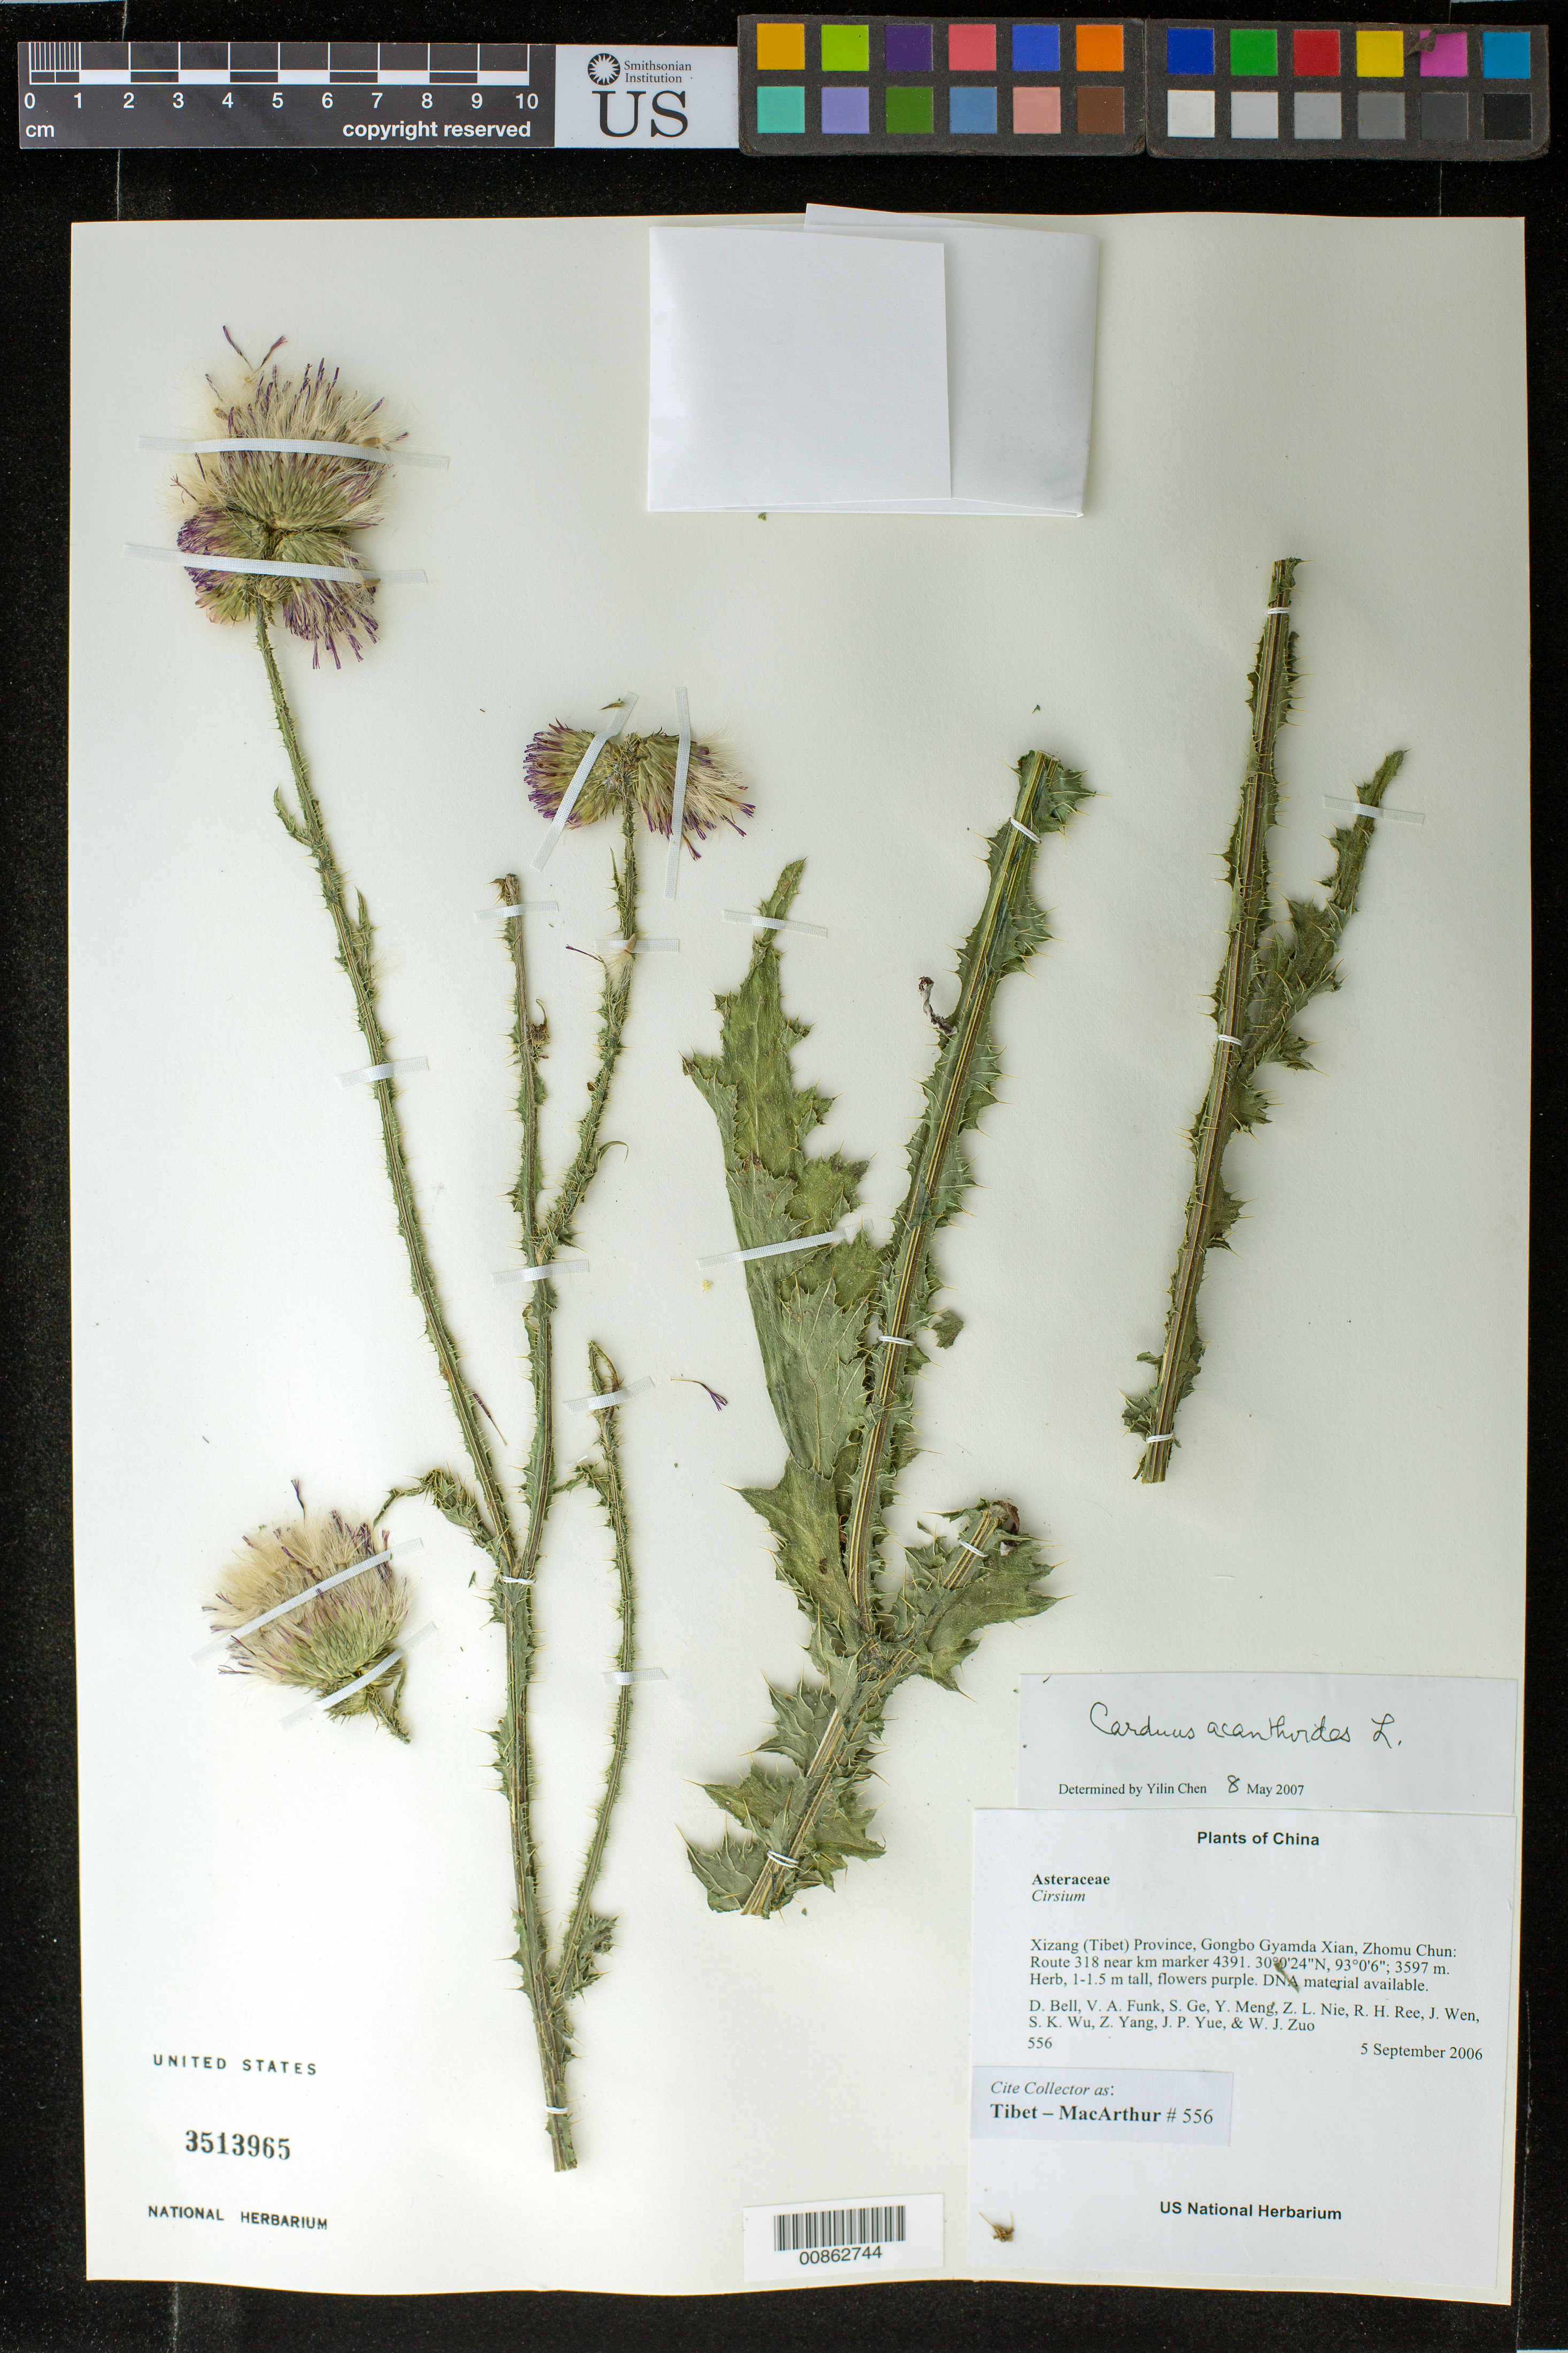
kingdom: Plantae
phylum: Tracheophyta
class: Magnoliopsida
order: Asterales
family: Asteraceae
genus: Carduus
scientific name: Carduus acanthoides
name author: L.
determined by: Yilin Chen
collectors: Tibet-MacArthur, D. A. Bell, V. Funk, S. Ge, Y. Meng, Z. Nie, R. Ree, J. Wen, S. K. Wu, Z. Yang, J. Yue & W. Zuo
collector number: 556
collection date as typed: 05 Sep 2006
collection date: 2006-09-05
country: China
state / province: Xizang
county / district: Gongbo Gyamda Xian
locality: Zhomu Chun. Route 318 near km marker 4391.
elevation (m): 3597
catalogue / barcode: US 3513965